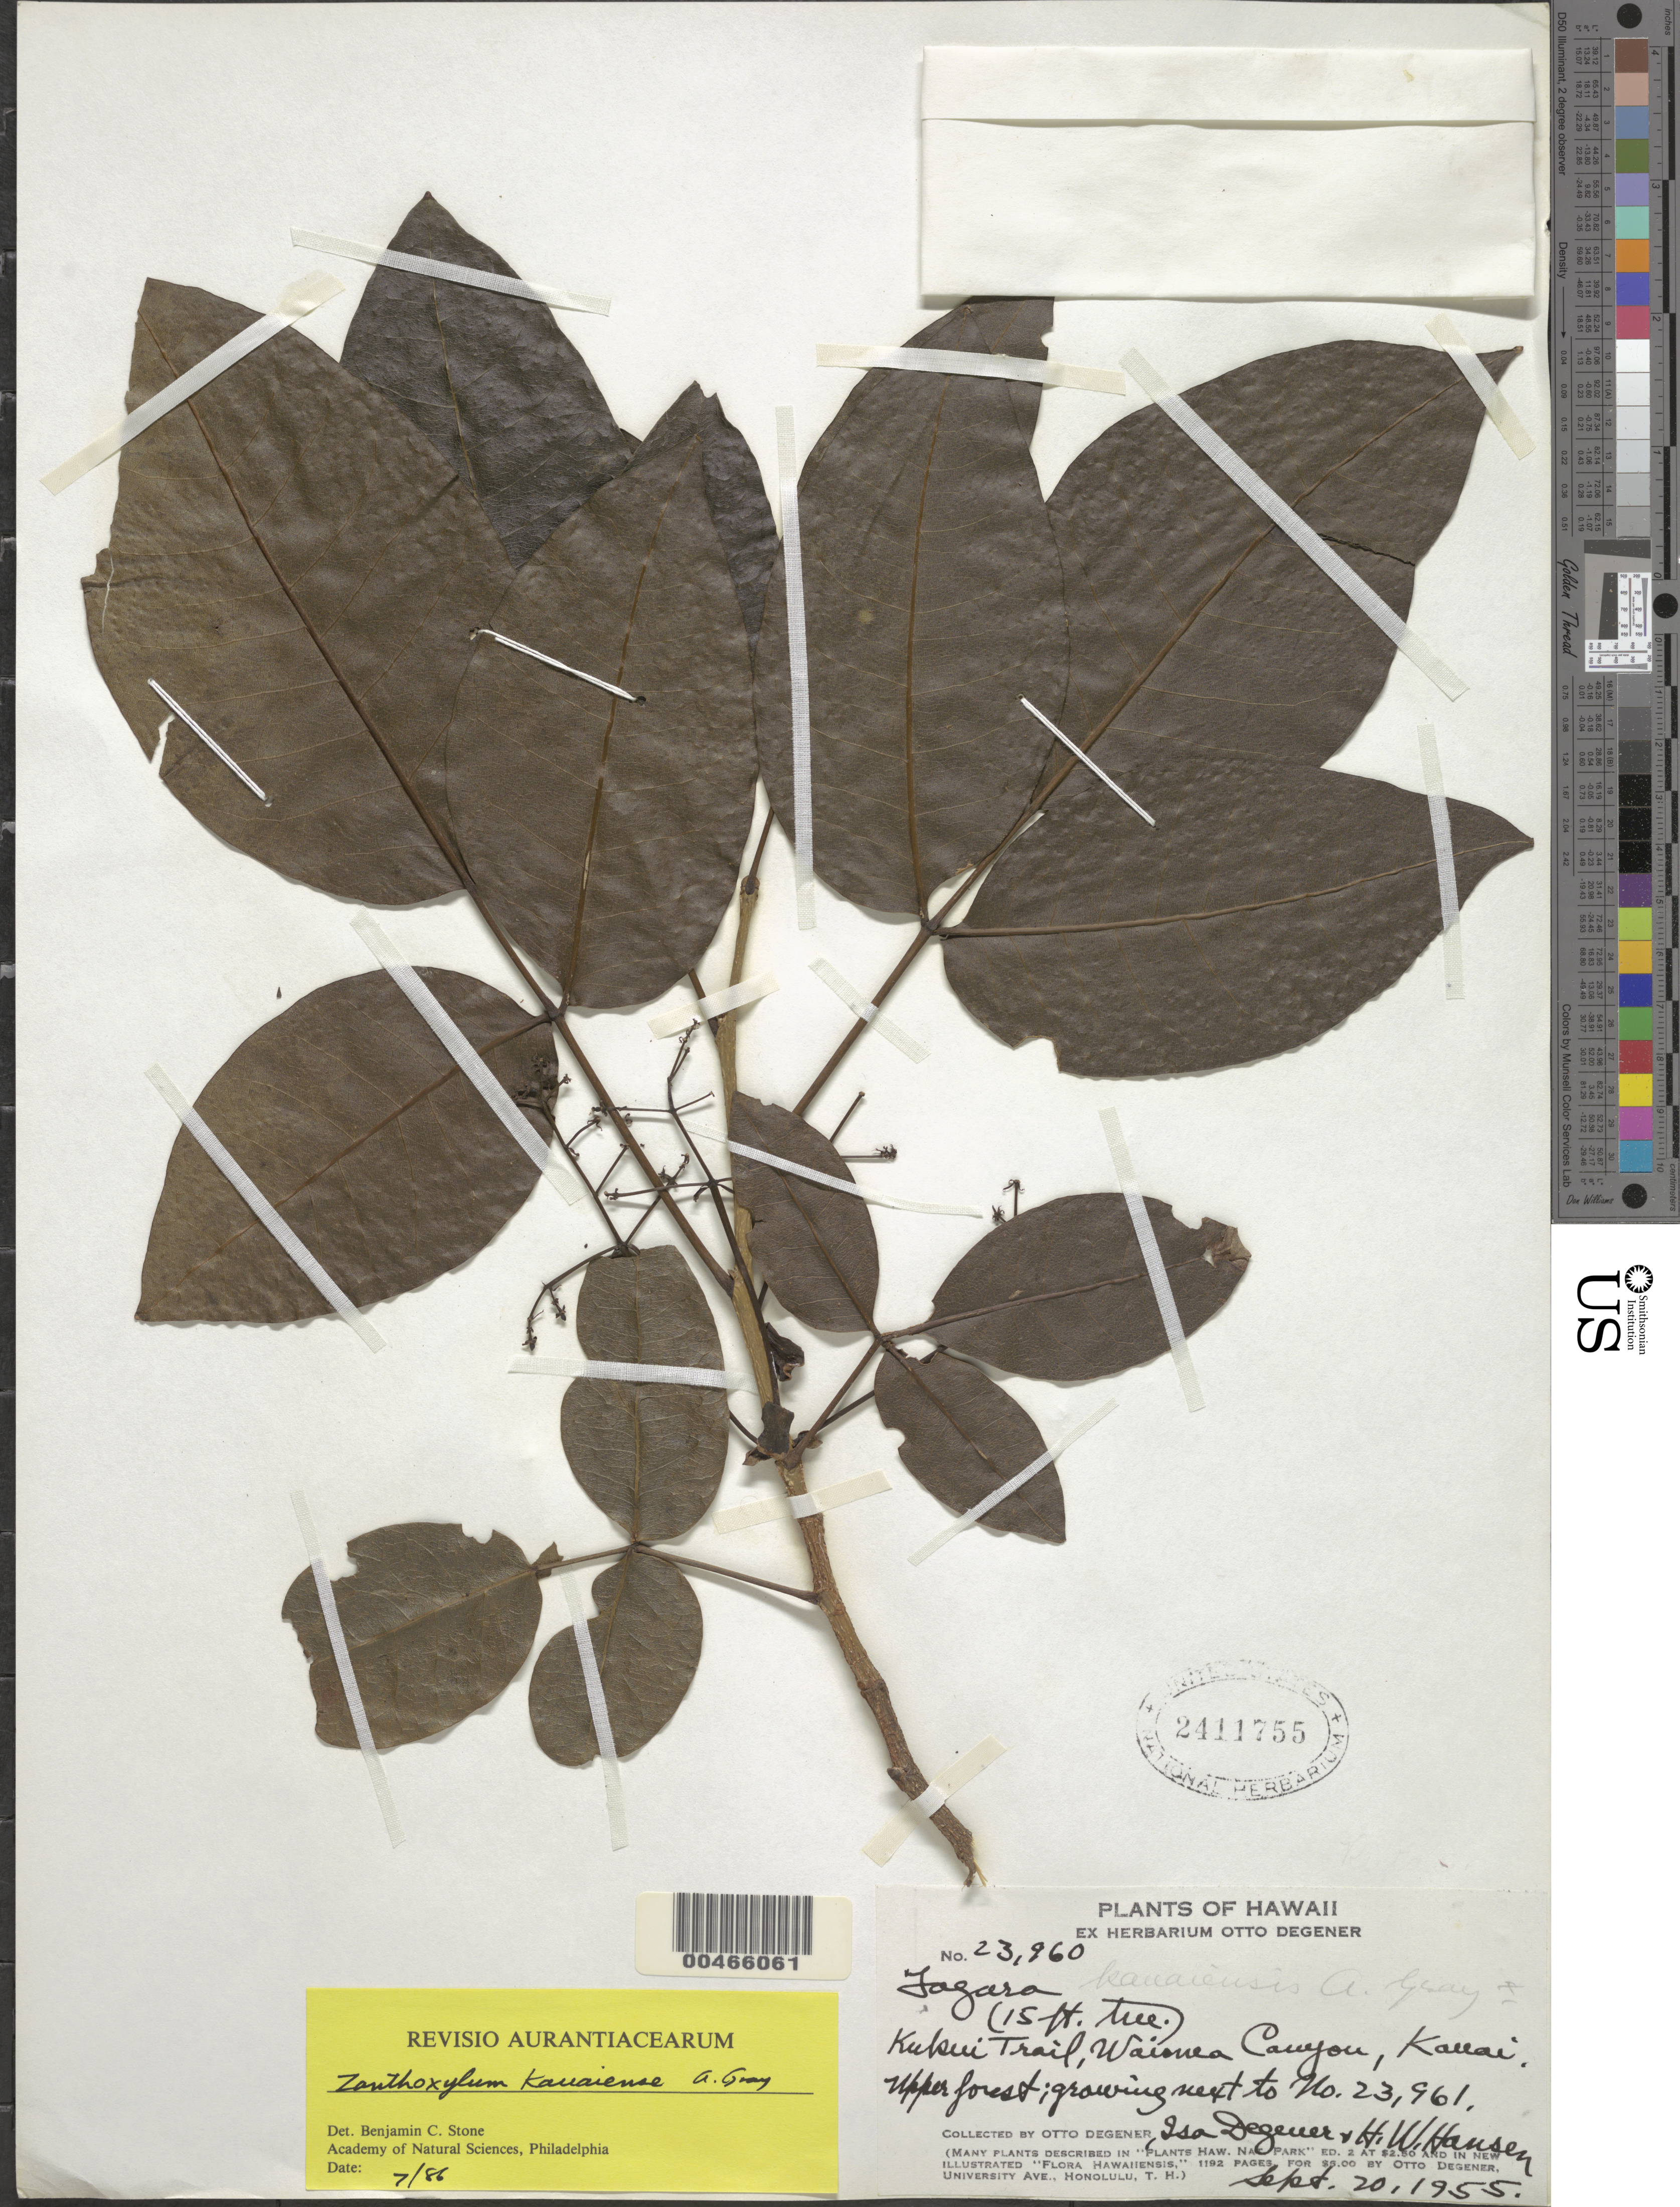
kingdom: Plantae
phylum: Tracheophyta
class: Magnoliopsida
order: Sapindales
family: Rutaceae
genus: Zanthoxylum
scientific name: Zanthoxylum kauaense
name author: A. Gray in Wilkes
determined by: Stone, Benjamin C.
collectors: O. Degener, I. Degener & H. Hansen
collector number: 23960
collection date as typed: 20 Sep 1955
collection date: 1955-09-20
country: United States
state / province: Hawaii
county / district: Kauai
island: Kaua'i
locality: Kukui Trail, Waimea Canyon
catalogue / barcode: US 2411755